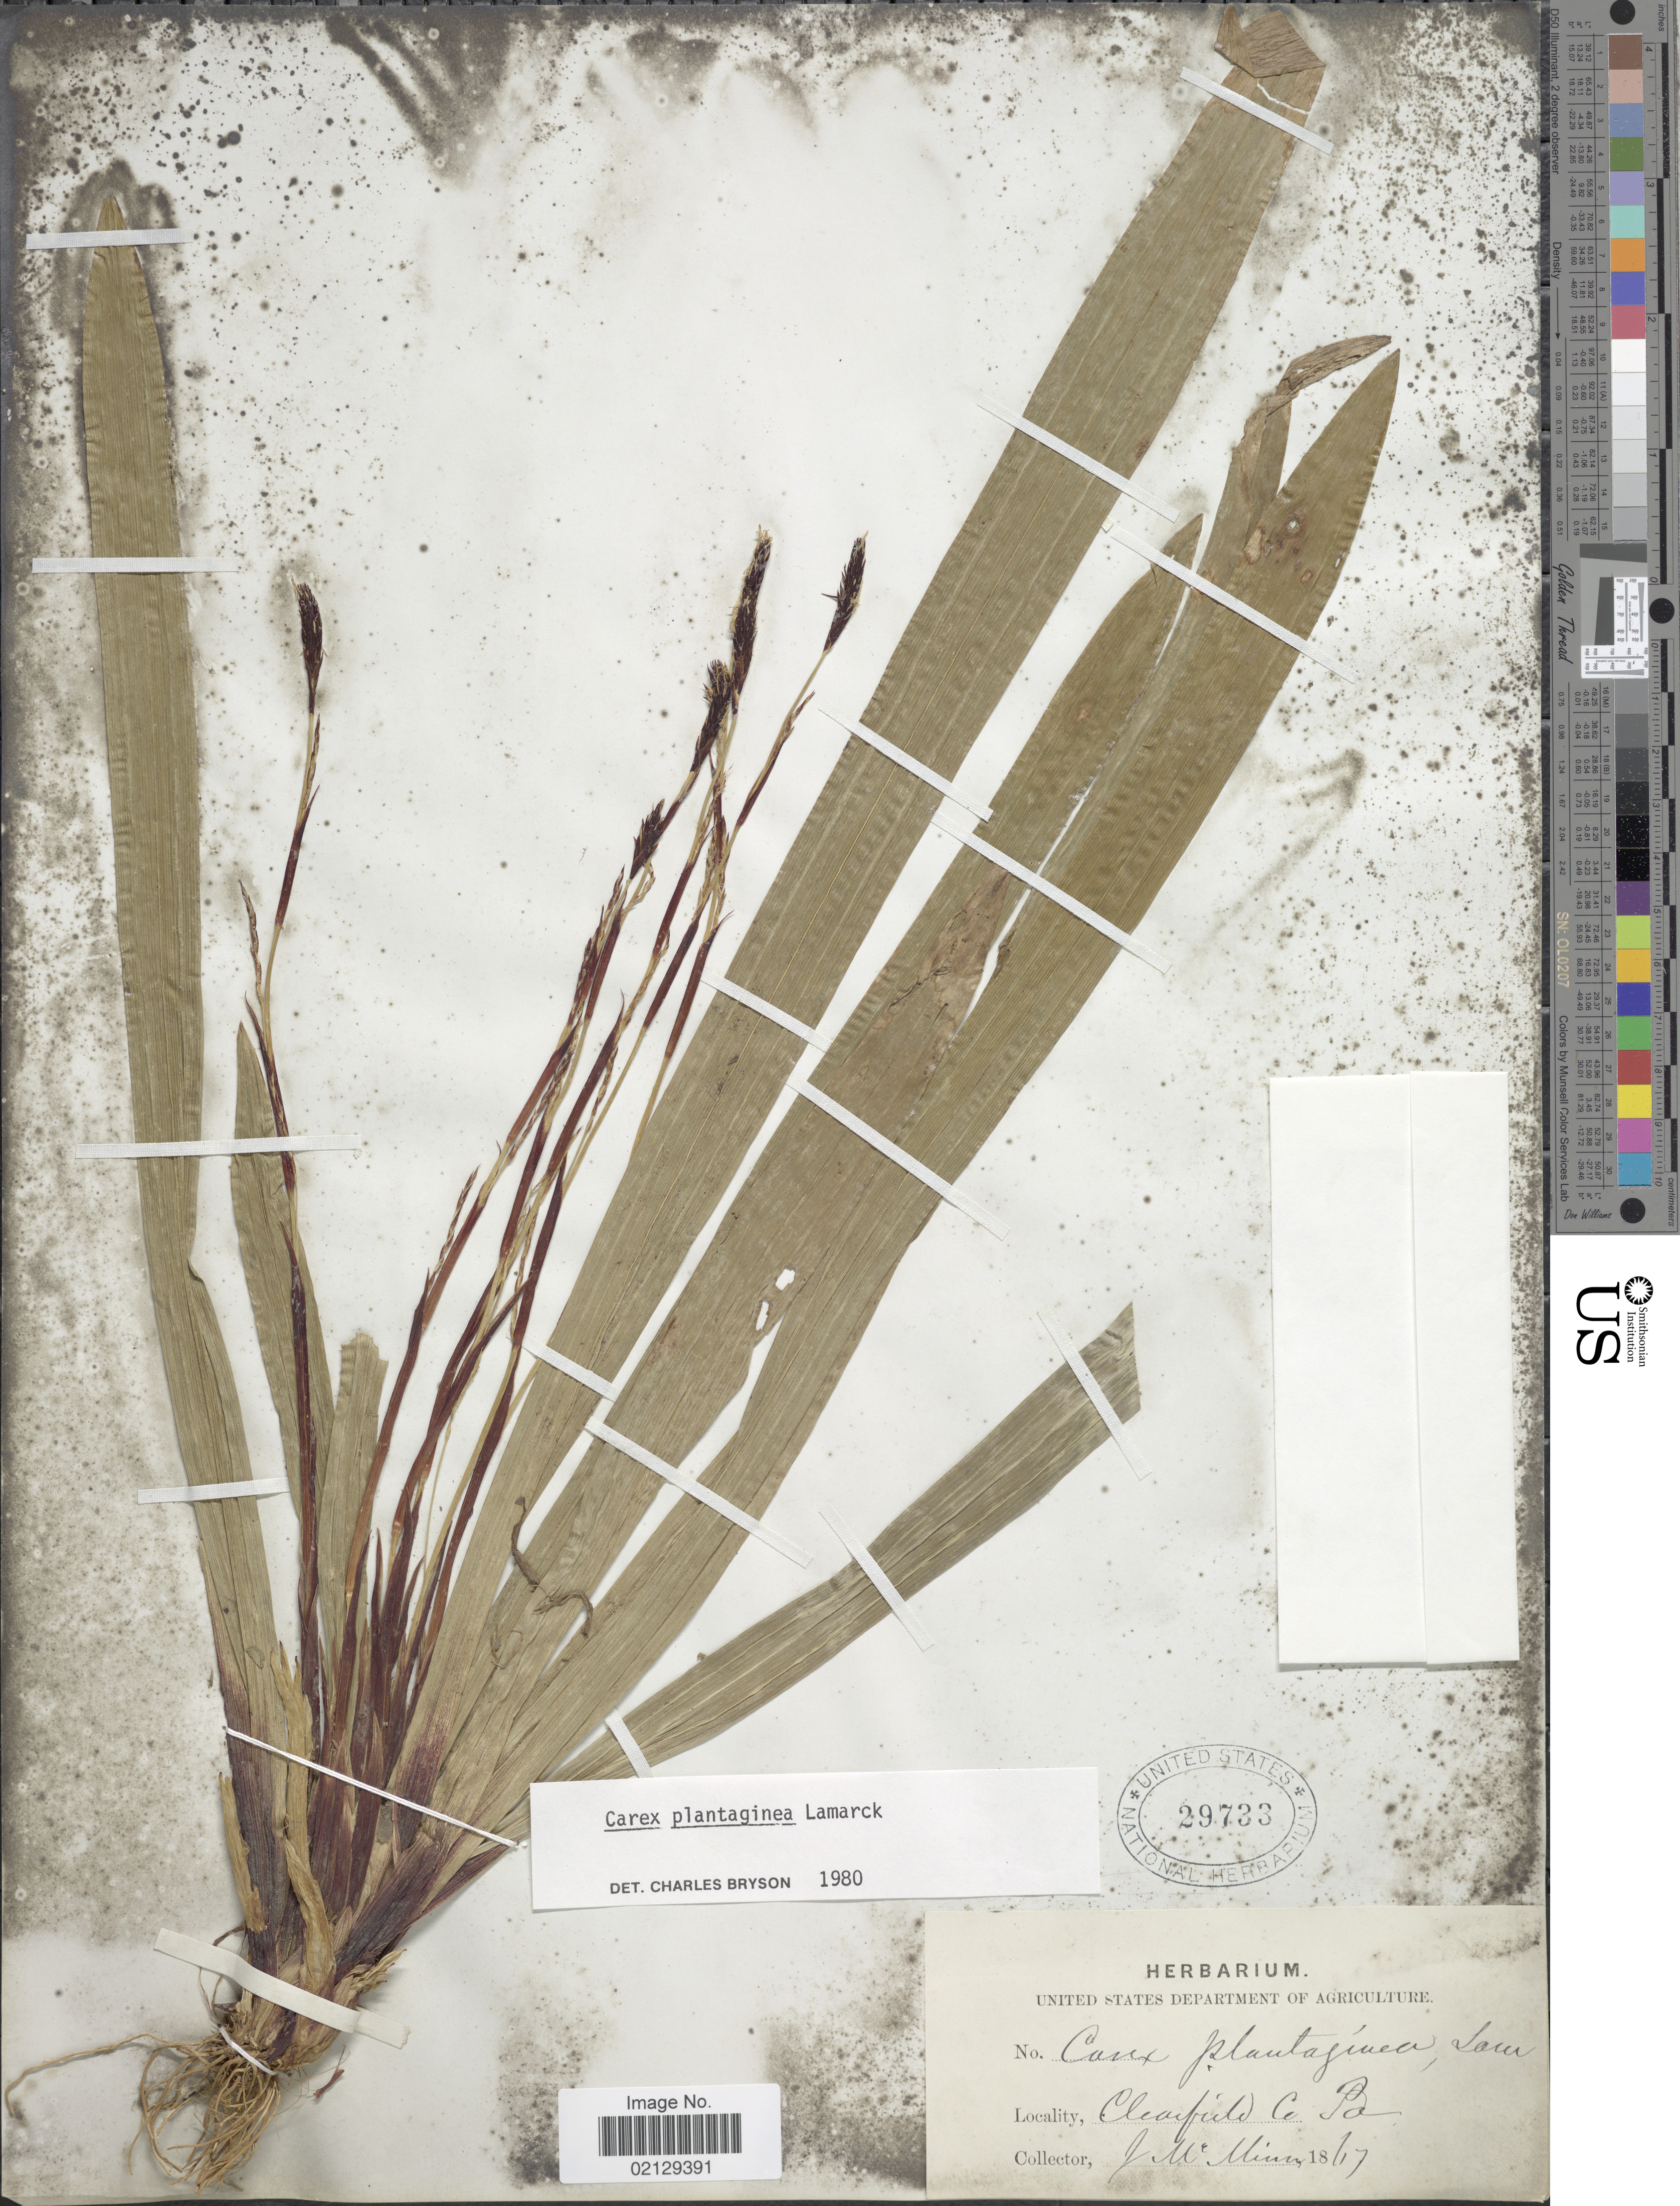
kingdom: Plantae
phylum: Tracheophyta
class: Liliopsida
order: Poales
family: Cyperaceae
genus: Carex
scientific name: Carex plantaginea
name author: Lam.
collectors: J. McMinn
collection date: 1867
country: United States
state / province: Pennsylvania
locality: Clearfield Co., Pa.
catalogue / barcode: US 29733